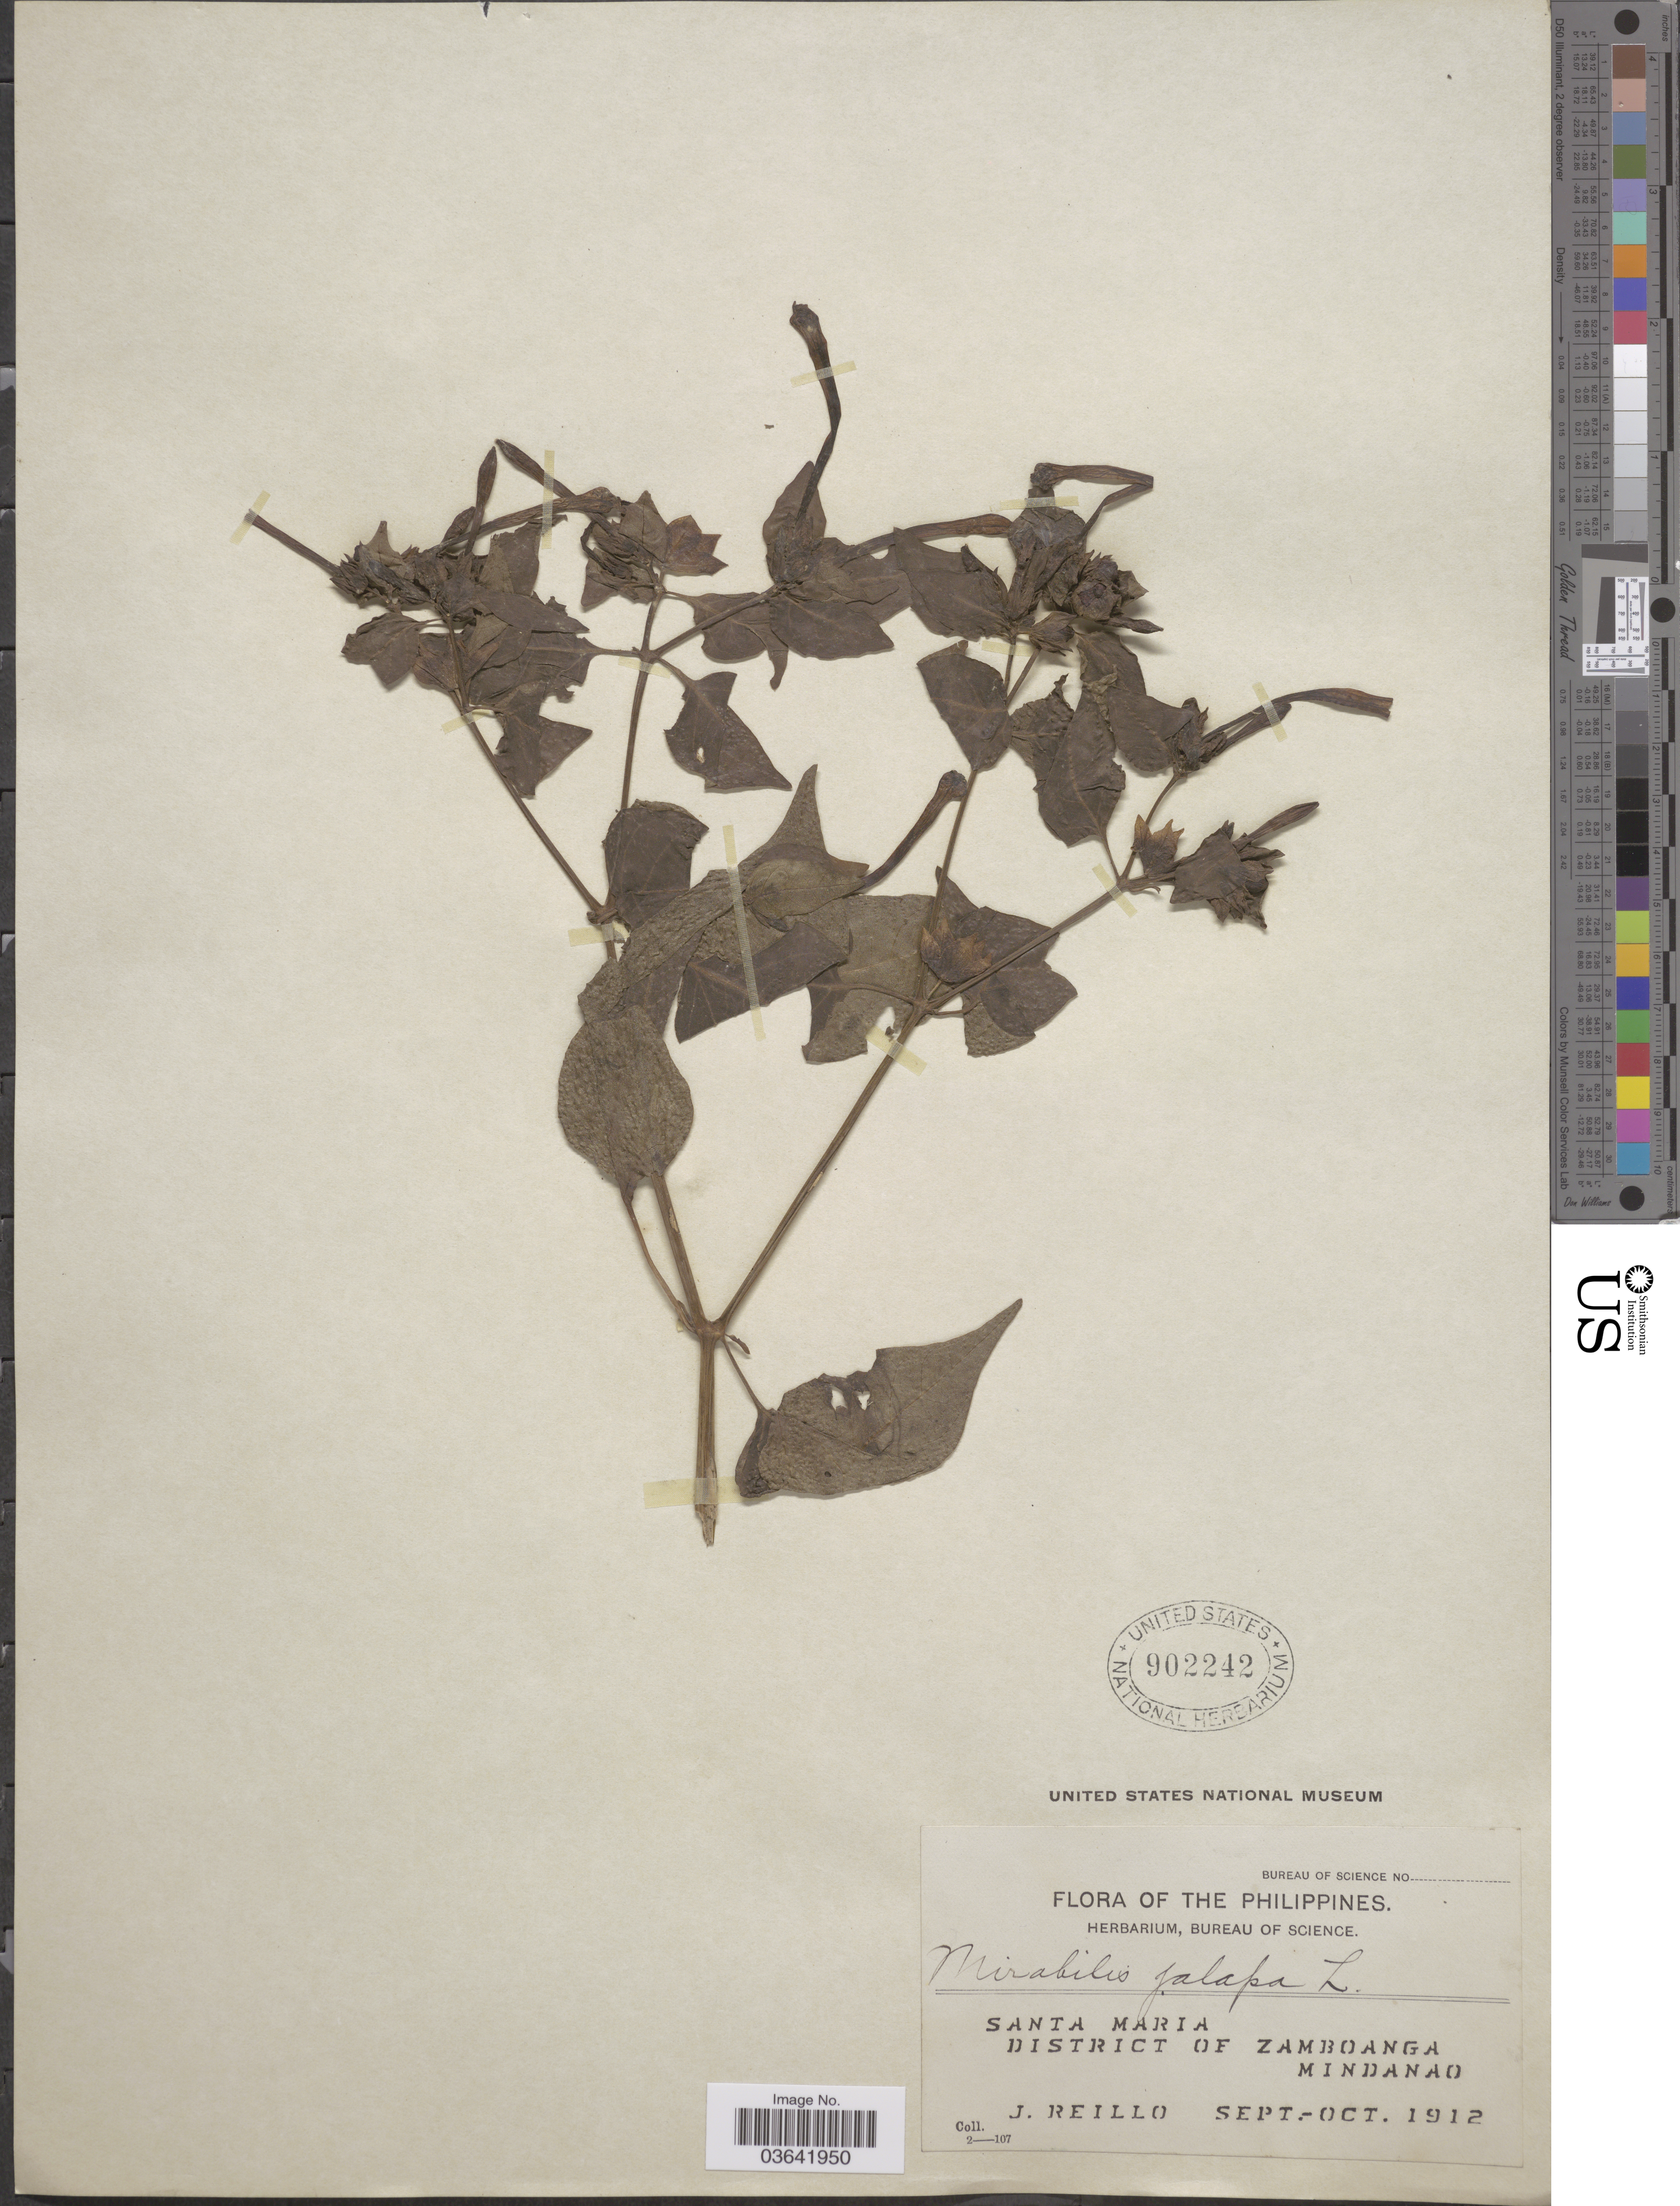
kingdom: Plantae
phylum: Tracheophyta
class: Magnoliopsida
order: Caryophyllales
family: Nyctaginaceae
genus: Mirabilis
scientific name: Mirabilis jalapa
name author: L.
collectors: J. Reillo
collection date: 1912-09/1912-10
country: Philippines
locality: Santa Maria. District of Zamboanga. Mindanao.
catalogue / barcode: US 902242